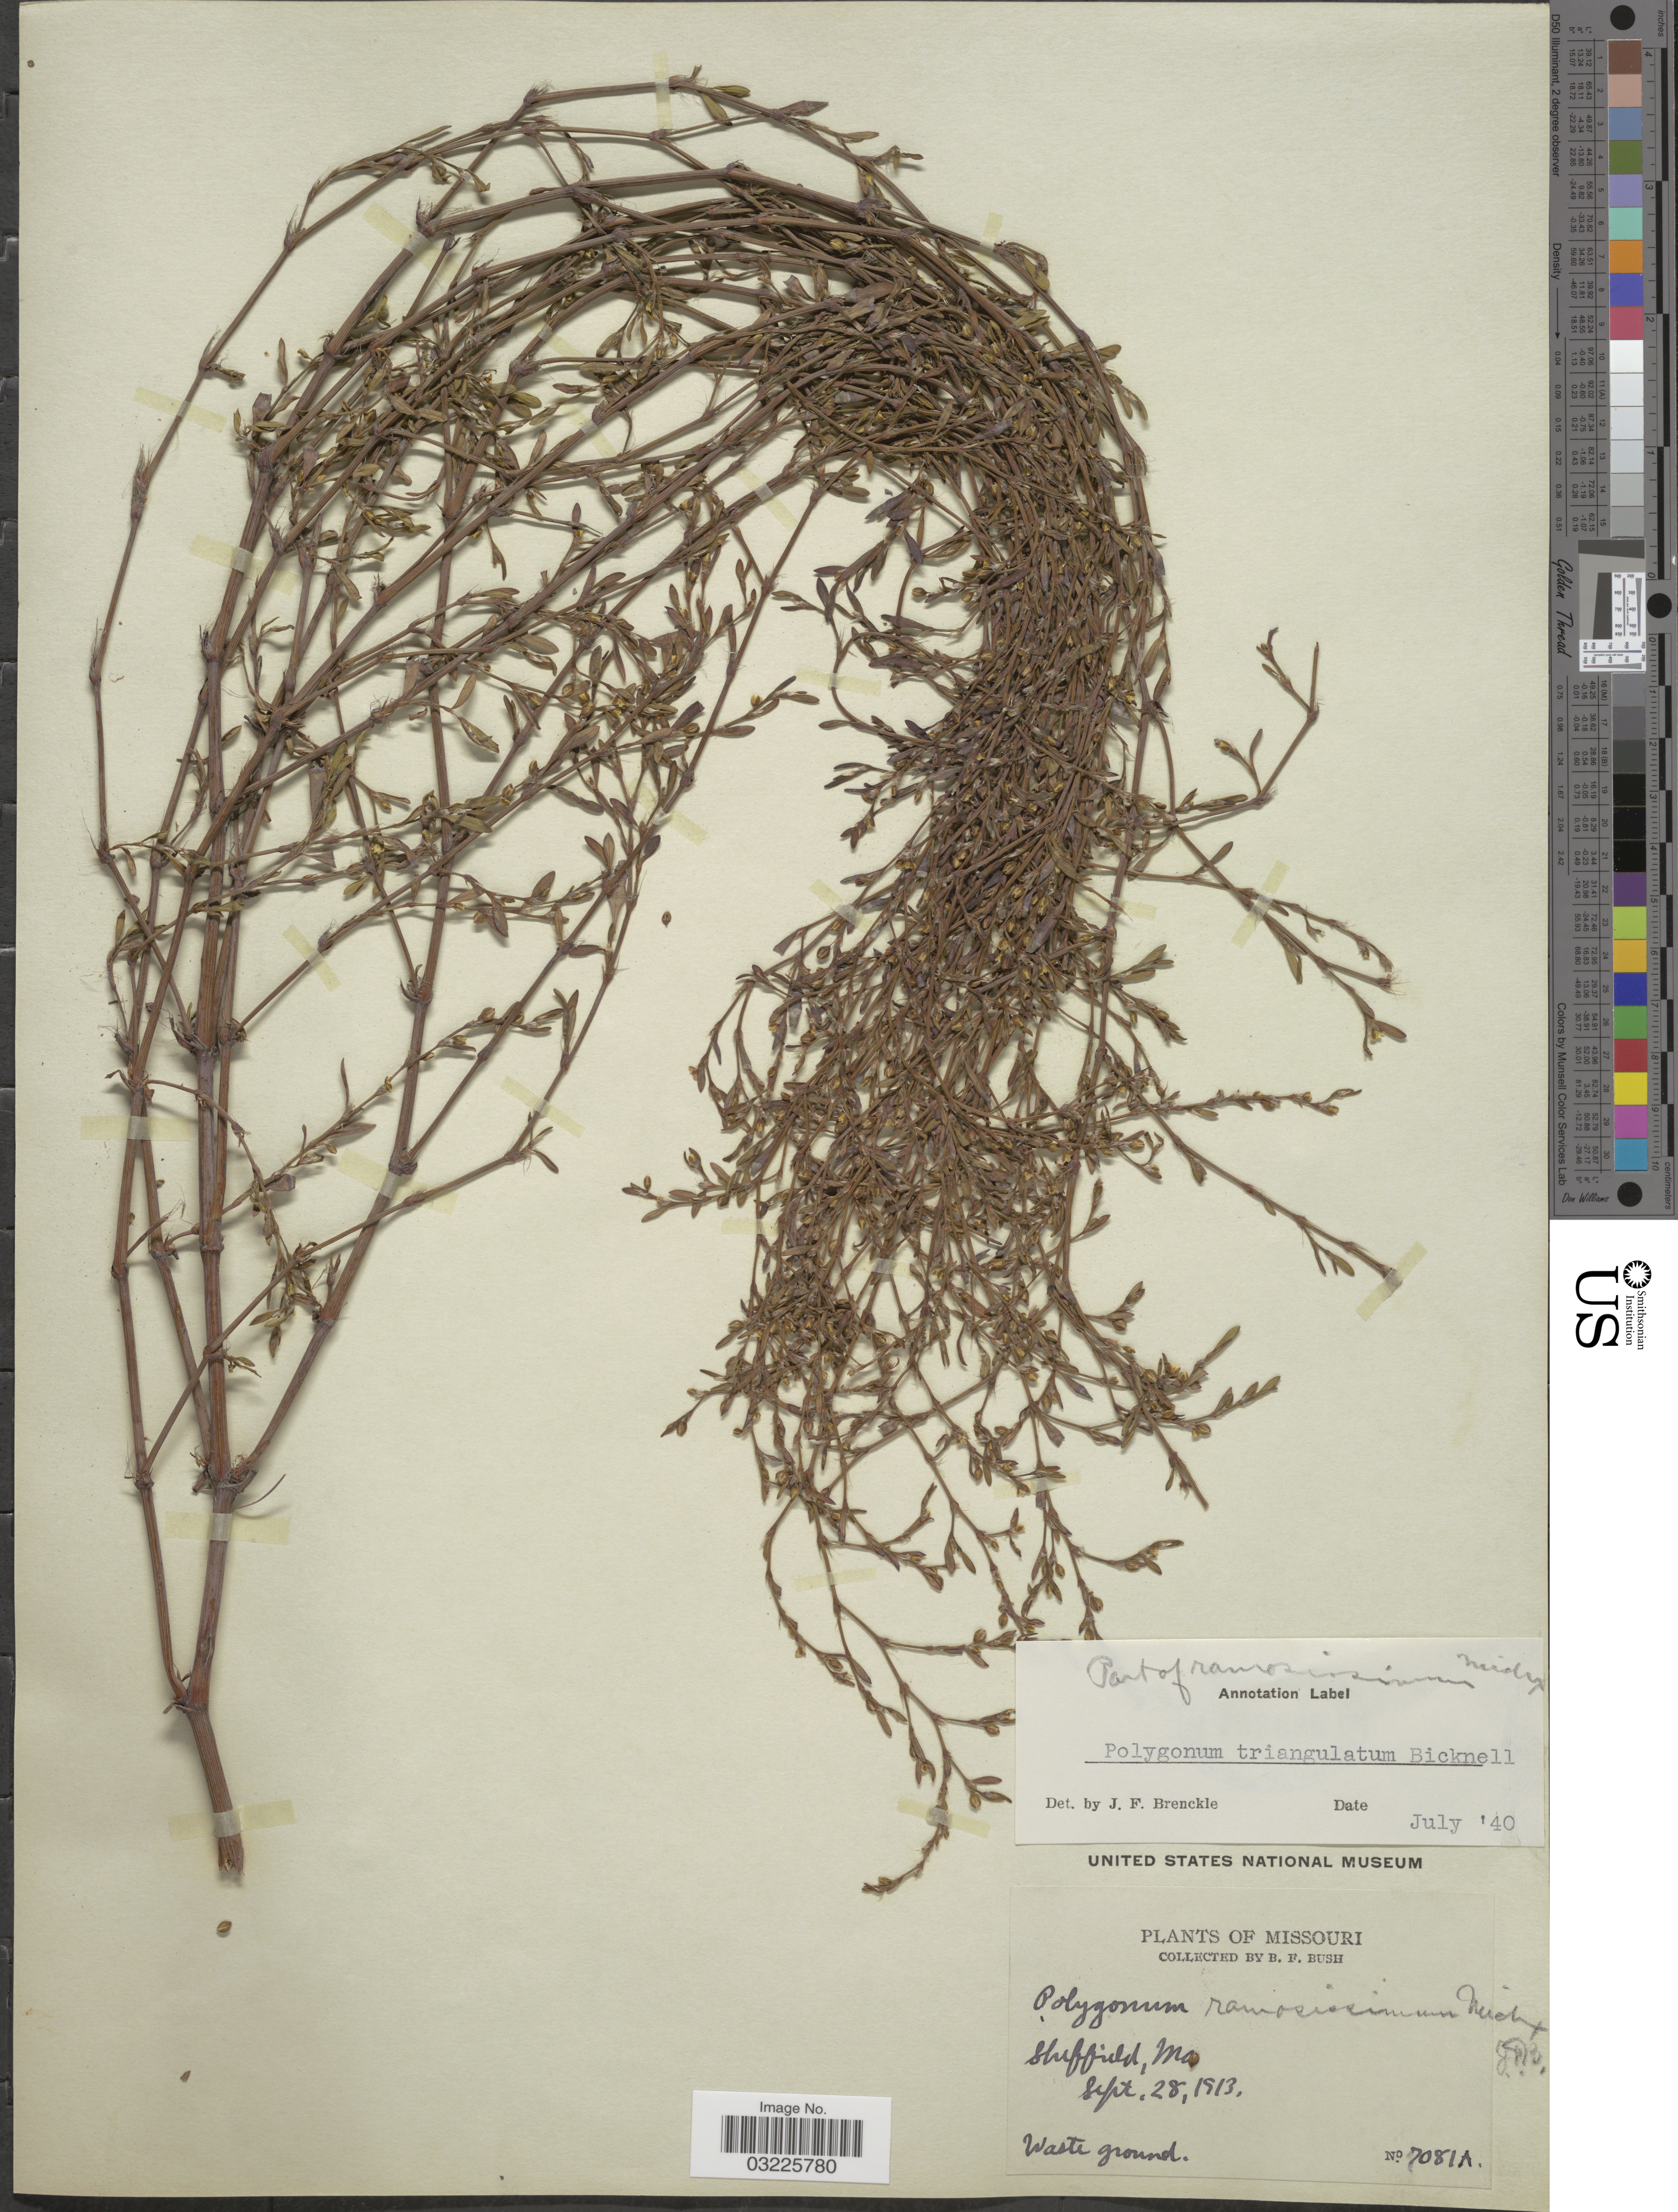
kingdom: Plantae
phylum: Tracheophyta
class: Magnoliopsida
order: Caryophyllales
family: Polygonaceae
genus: Polygonum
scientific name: Polygonum ramosissimum subsp. ramosissimum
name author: Michx.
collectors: B. F. Bush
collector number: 7081A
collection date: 1913-09-28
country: United States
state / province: Missouri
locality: Sheffield.